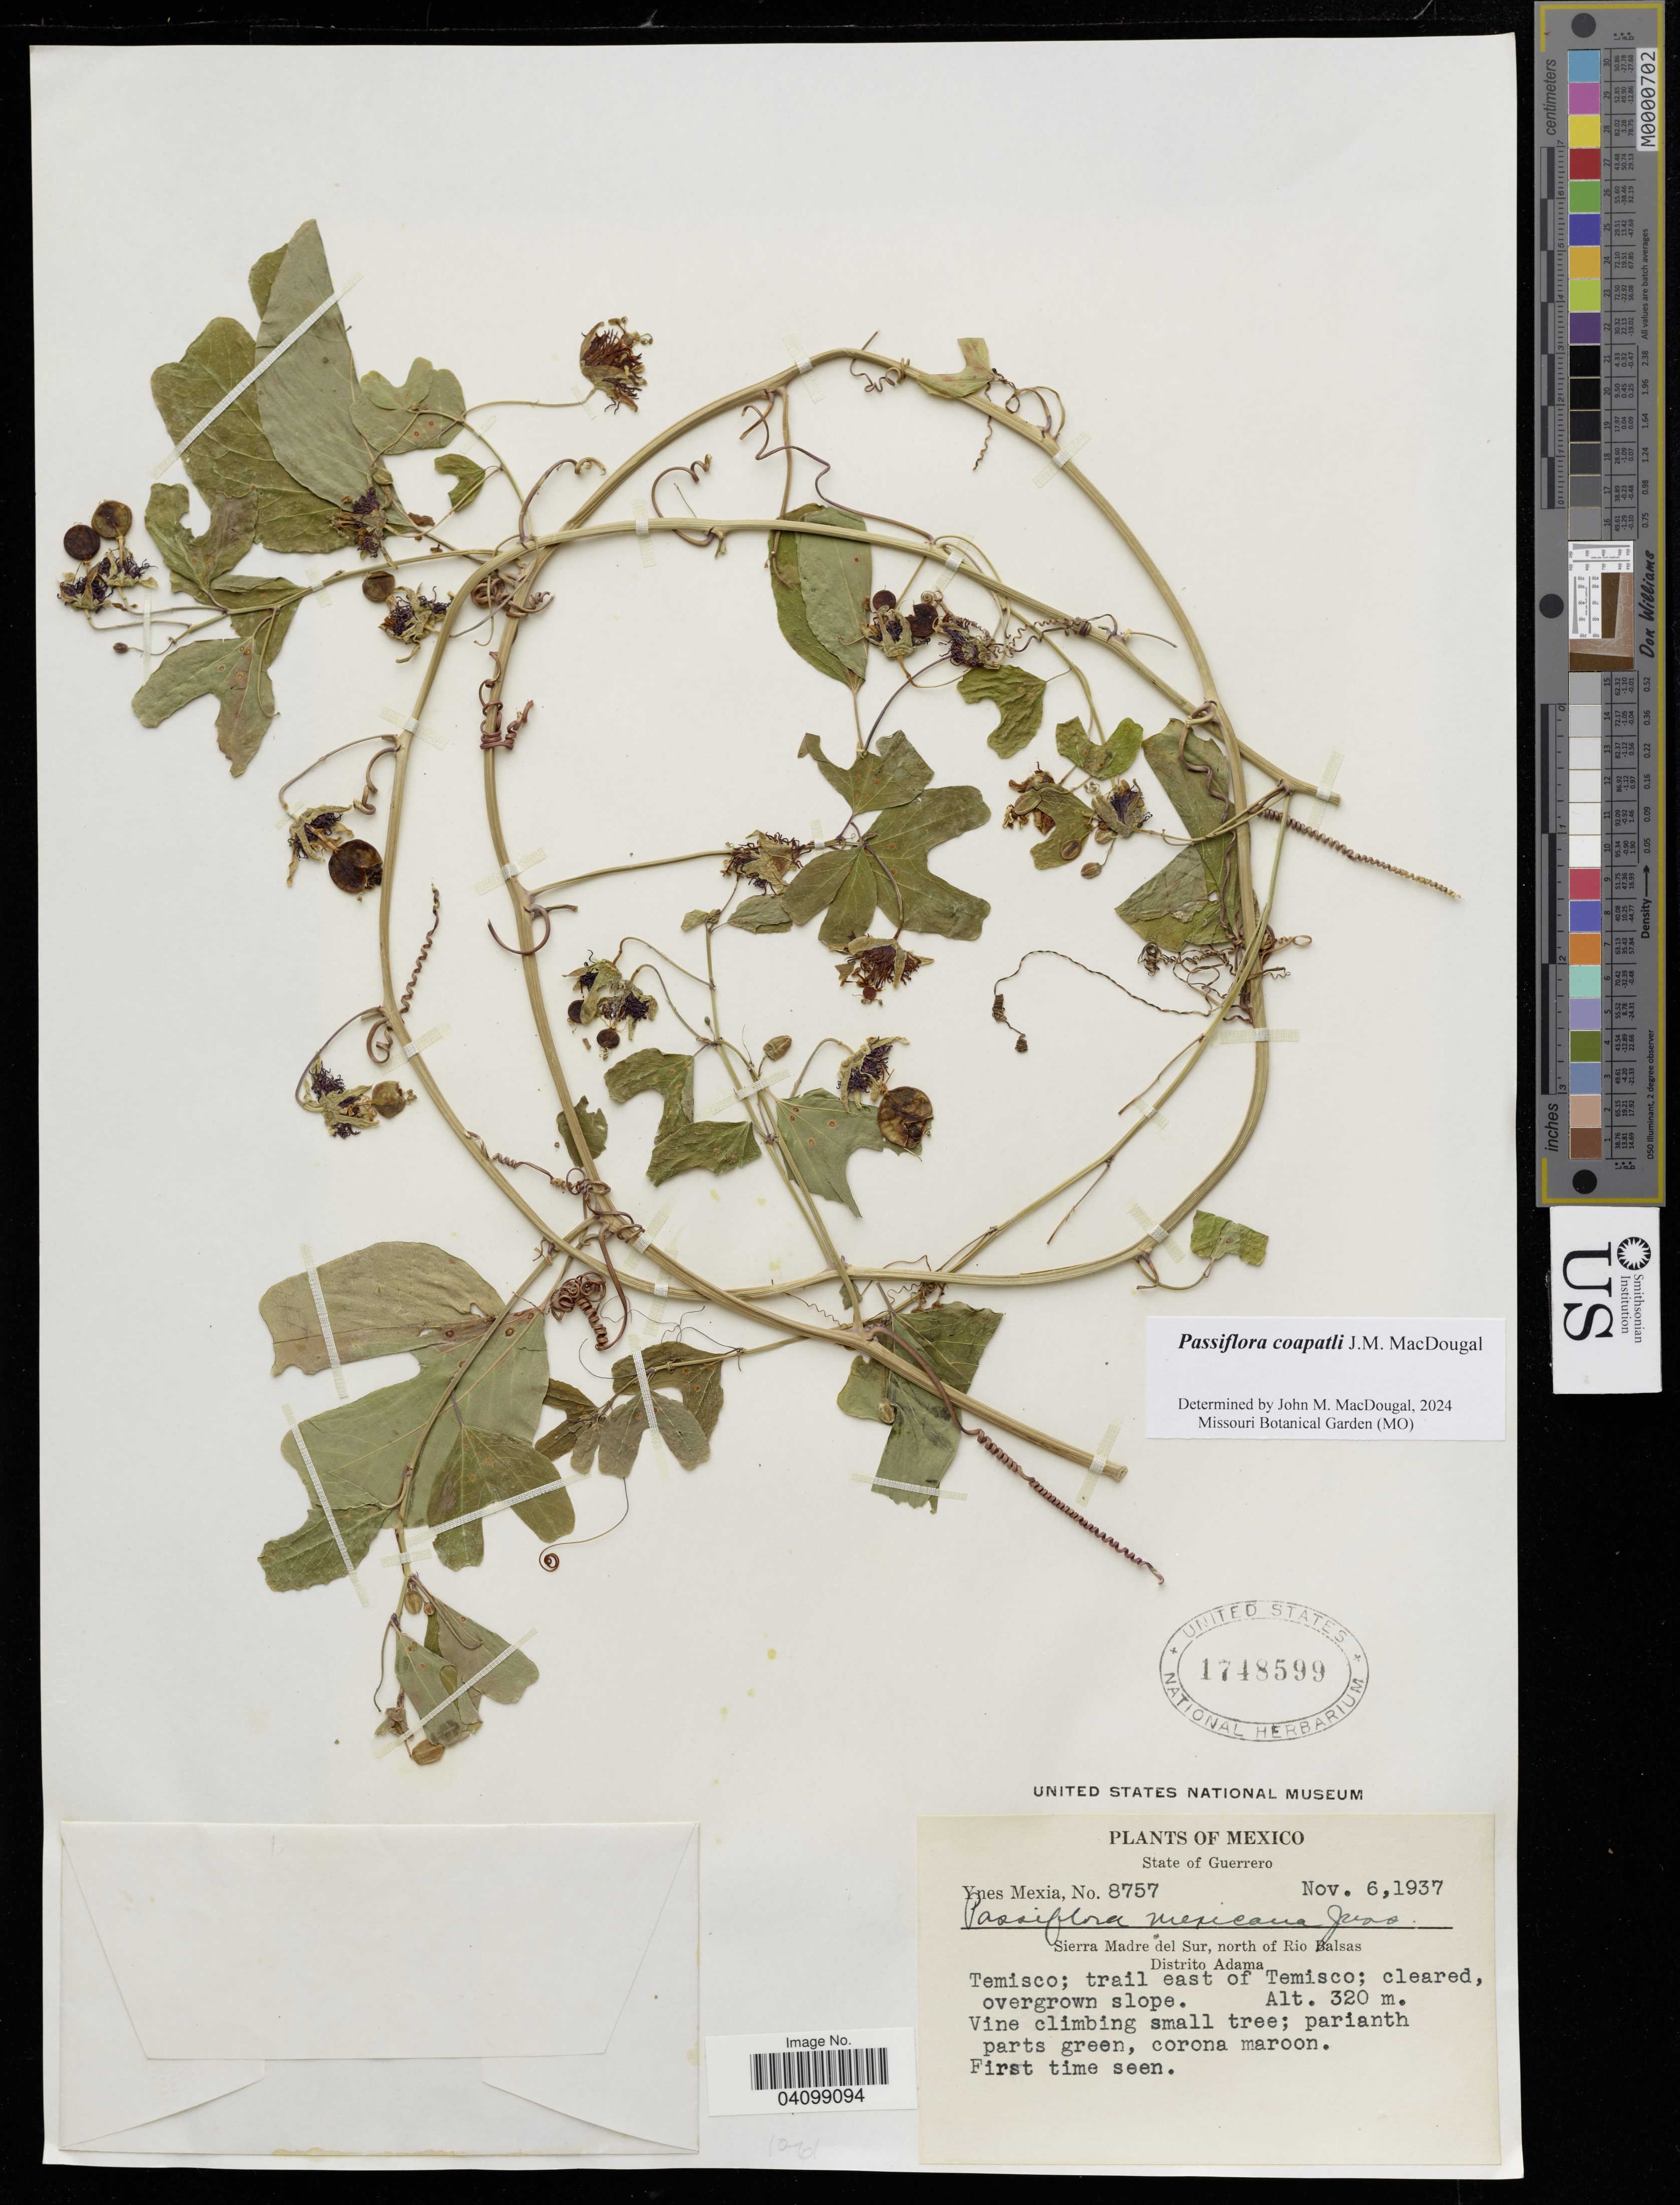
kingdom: Plantae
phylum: Tracheophyta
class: Magnoliopsida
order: Malpighiales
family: Passifloraceae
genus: Passiflora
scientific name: Passiflora coapatli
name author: J.M. MacDougal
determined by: MacDougal, John M.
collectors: Y. Mexia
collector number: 8757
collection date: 1937-11-06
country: Mexico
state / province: Guerrero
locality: Sierra Madre del Sur, north of Rio Balsas. Distrito Adama. Temisco; trail east of Temisco.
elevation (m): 320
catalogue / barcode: US 1748599